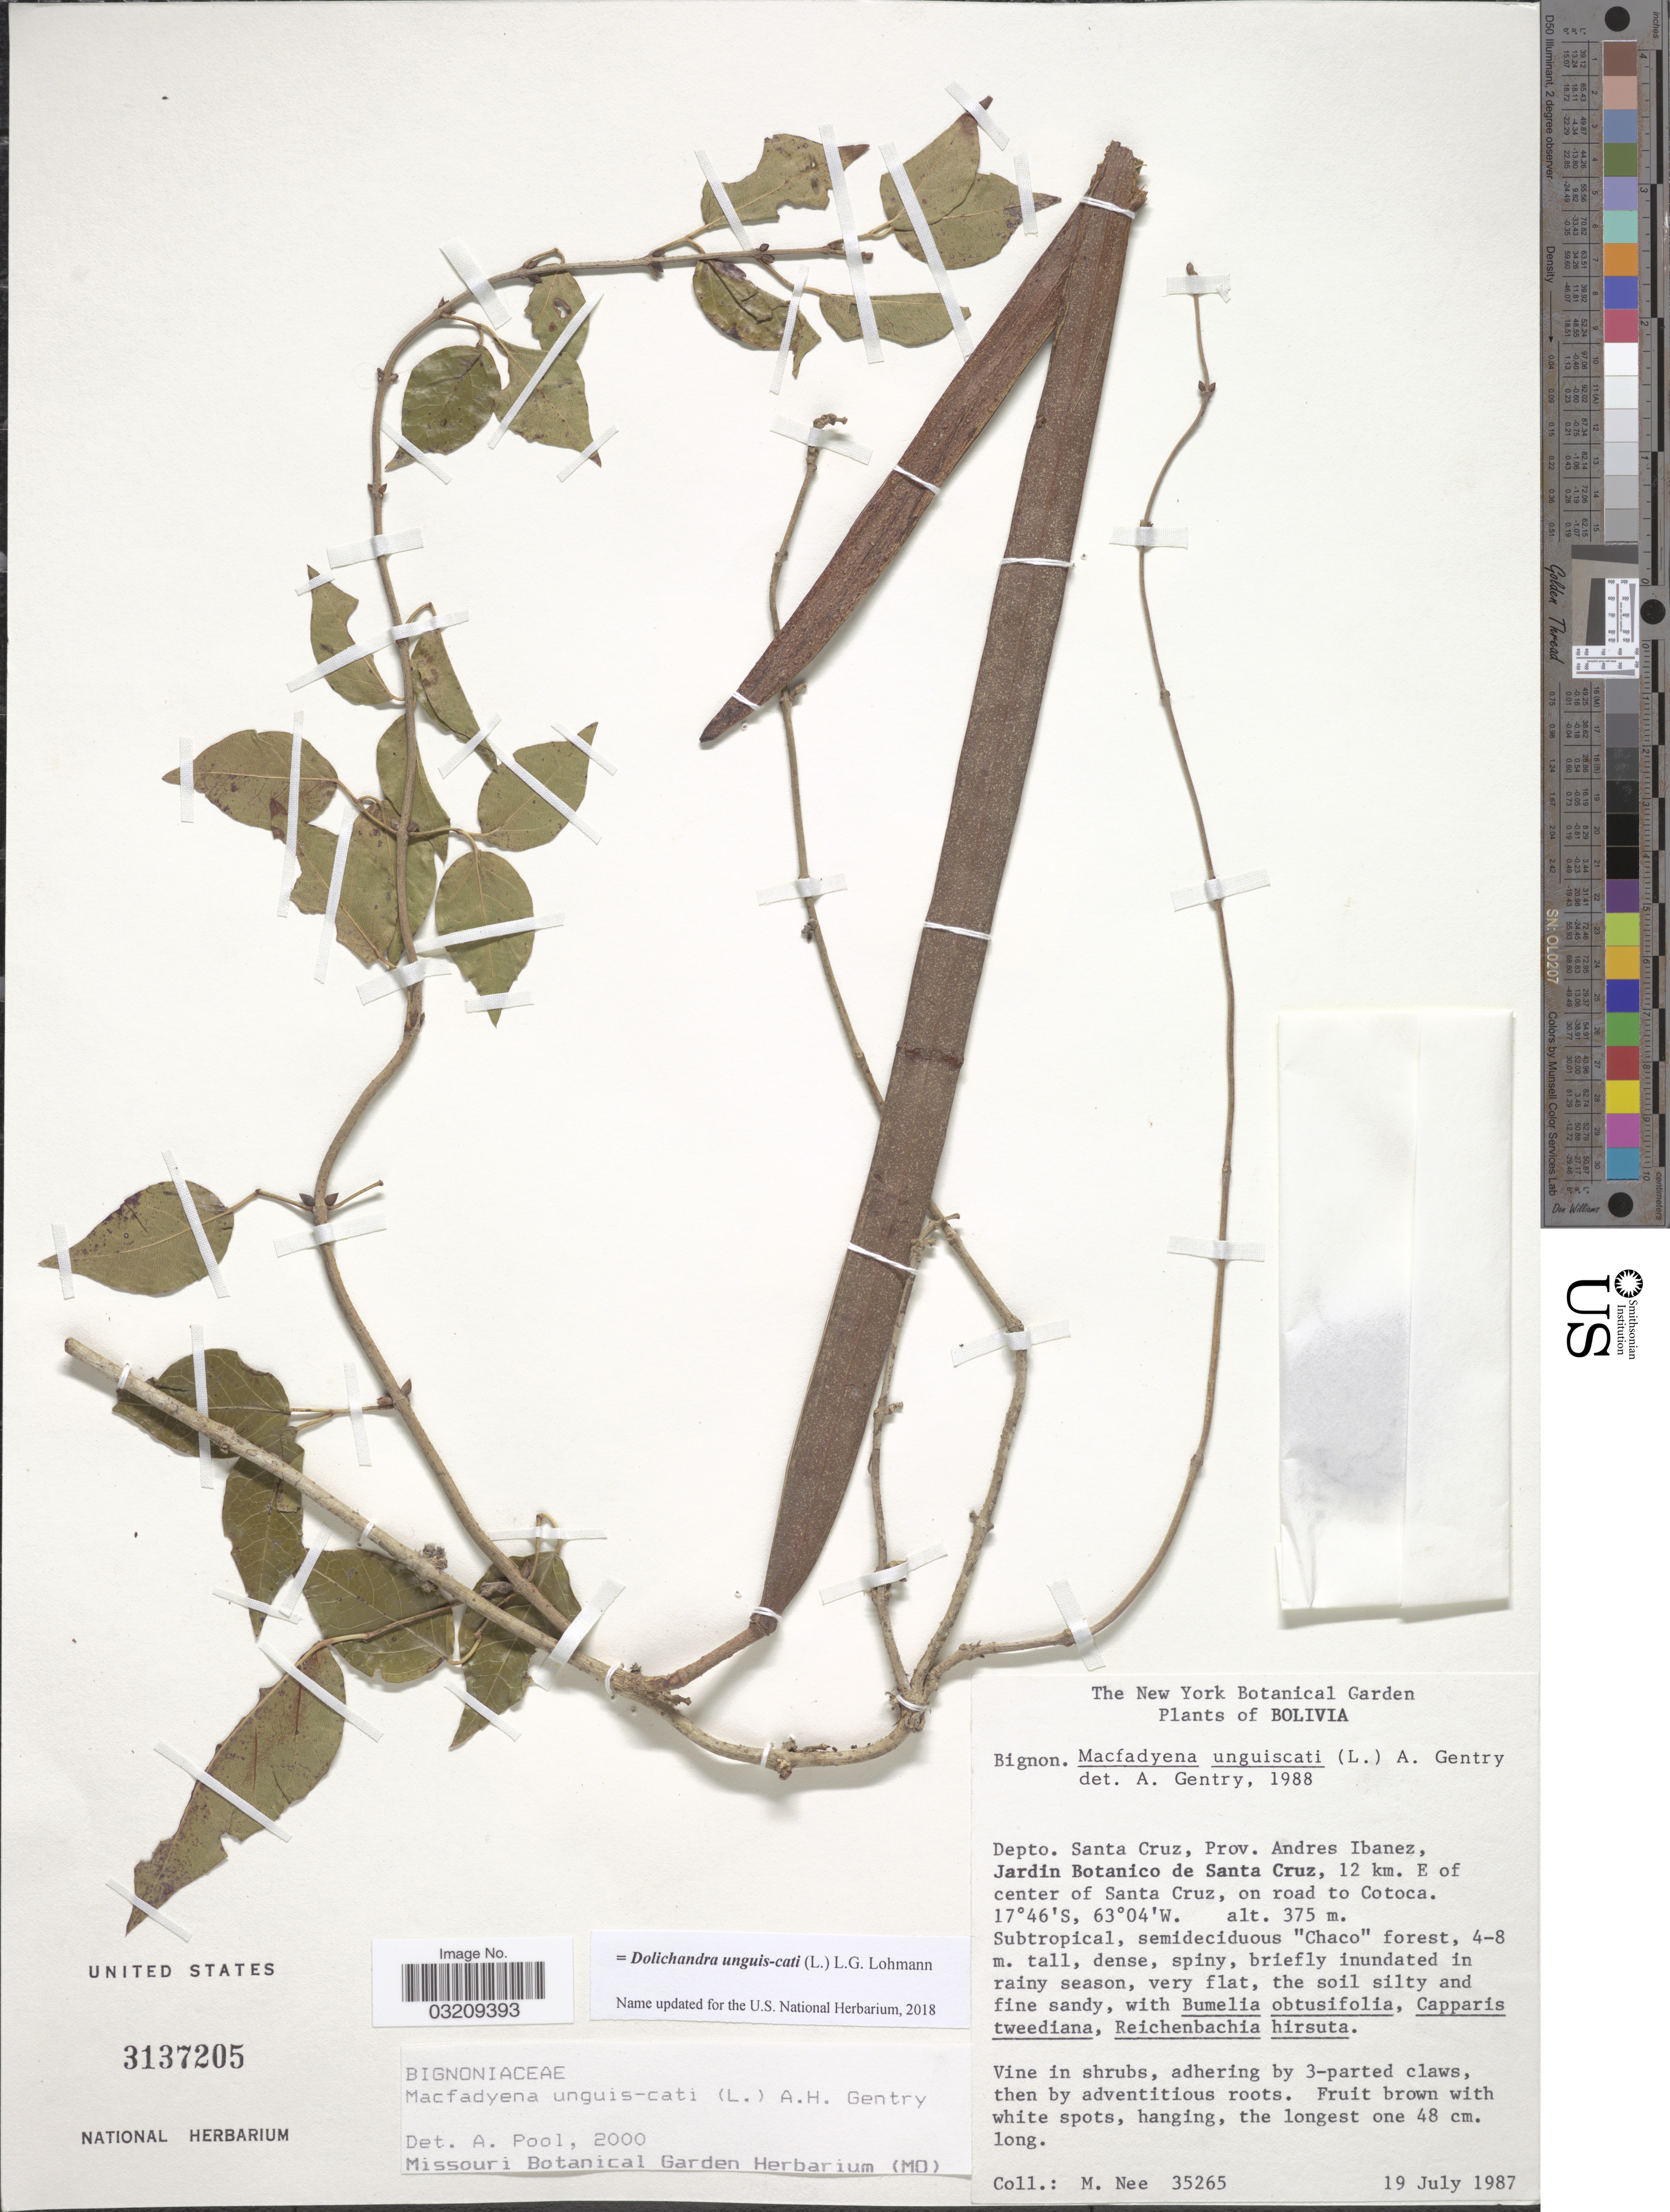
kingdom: Plantae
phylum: Tracheophyta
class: Magnoliopsida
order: Lamiales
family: Bignoniaceae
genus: Dolichandra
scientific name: Dolichandra unguis-cati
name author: (L.) L.G. Lohmann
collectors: M. Nee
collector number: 35265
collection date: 1987-07-19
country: Bolivia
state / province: Santa Cruz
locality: Depto. Santa Cruz, Prov. Andres Ibanez, Jardin Botanico de Santa Cruz, 12 km. E of center of Santa Cruz, on road to Cotoca.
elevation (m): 375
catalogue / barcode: US 3137205